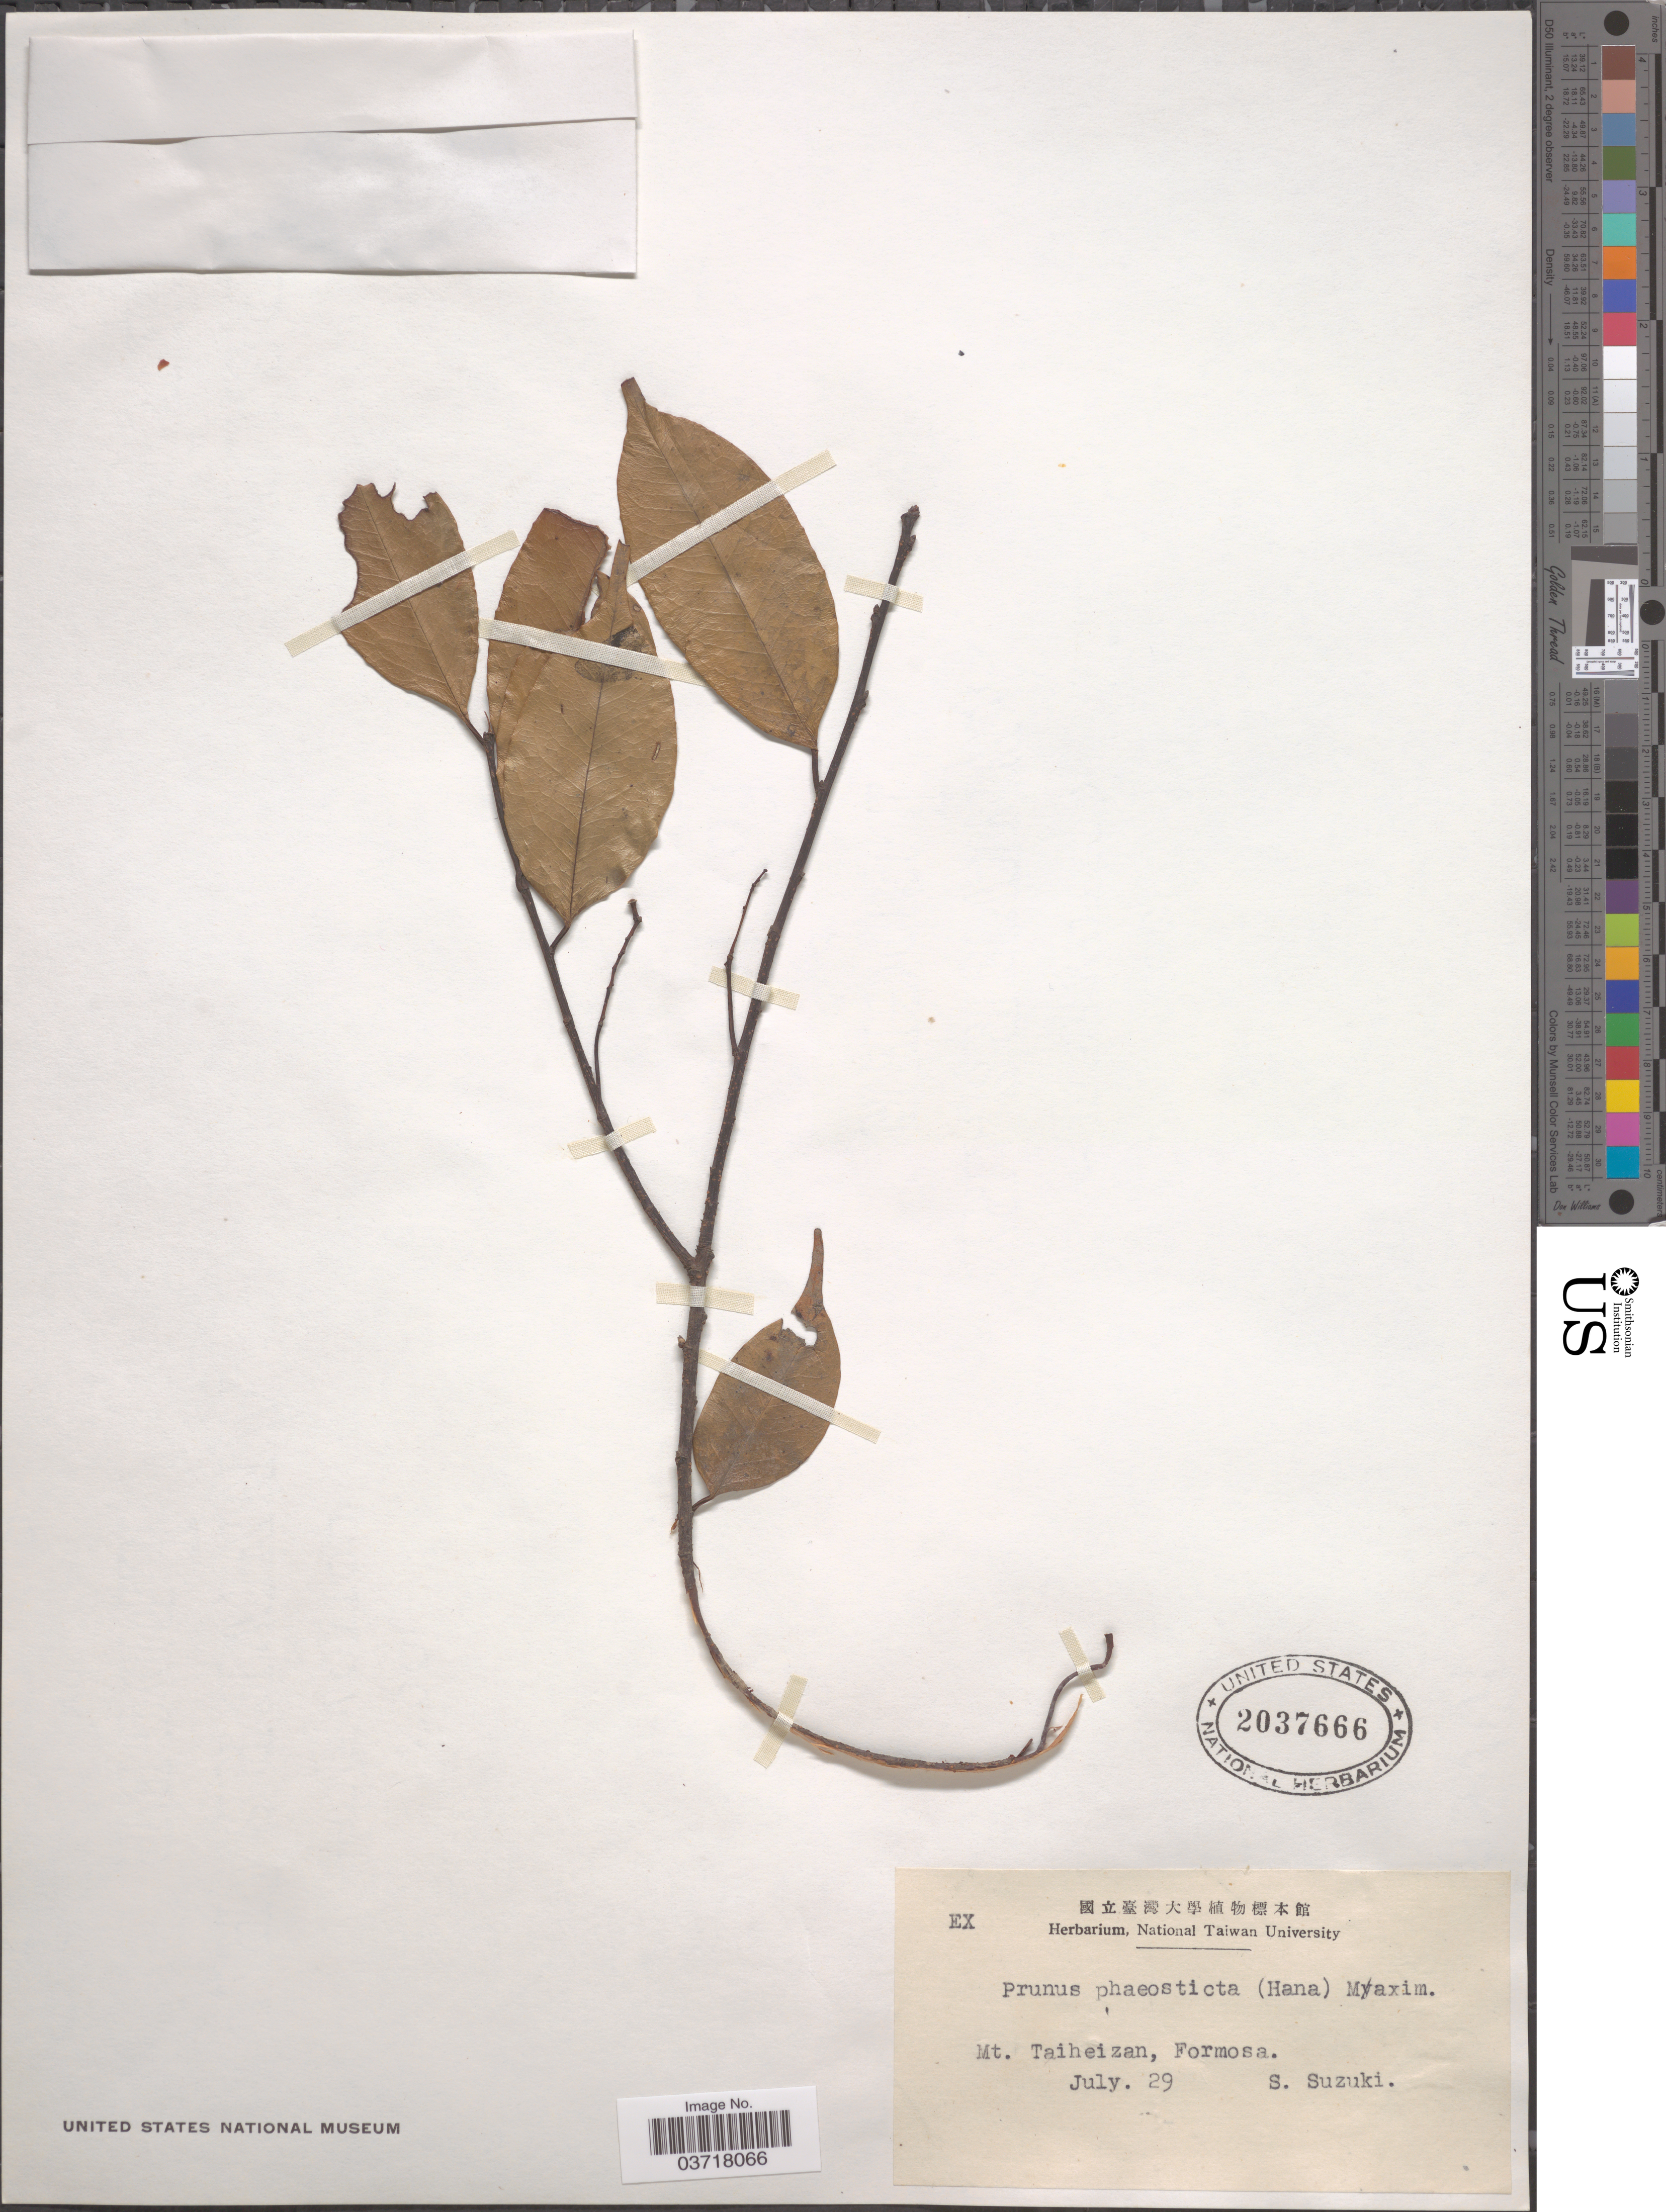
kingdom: Plantae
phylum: Tracheophyta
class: Magnoliopsida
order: Rosales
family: Rosaceae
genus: Prunus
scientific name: Prunus phaeosticta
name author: (Hance) Maxim.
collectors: S. Suzuki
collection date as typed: Transcribed d/m/y: /7/29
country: Taiwan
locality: Mt. Taiheizan, Formosa.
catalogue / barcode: US 2037666